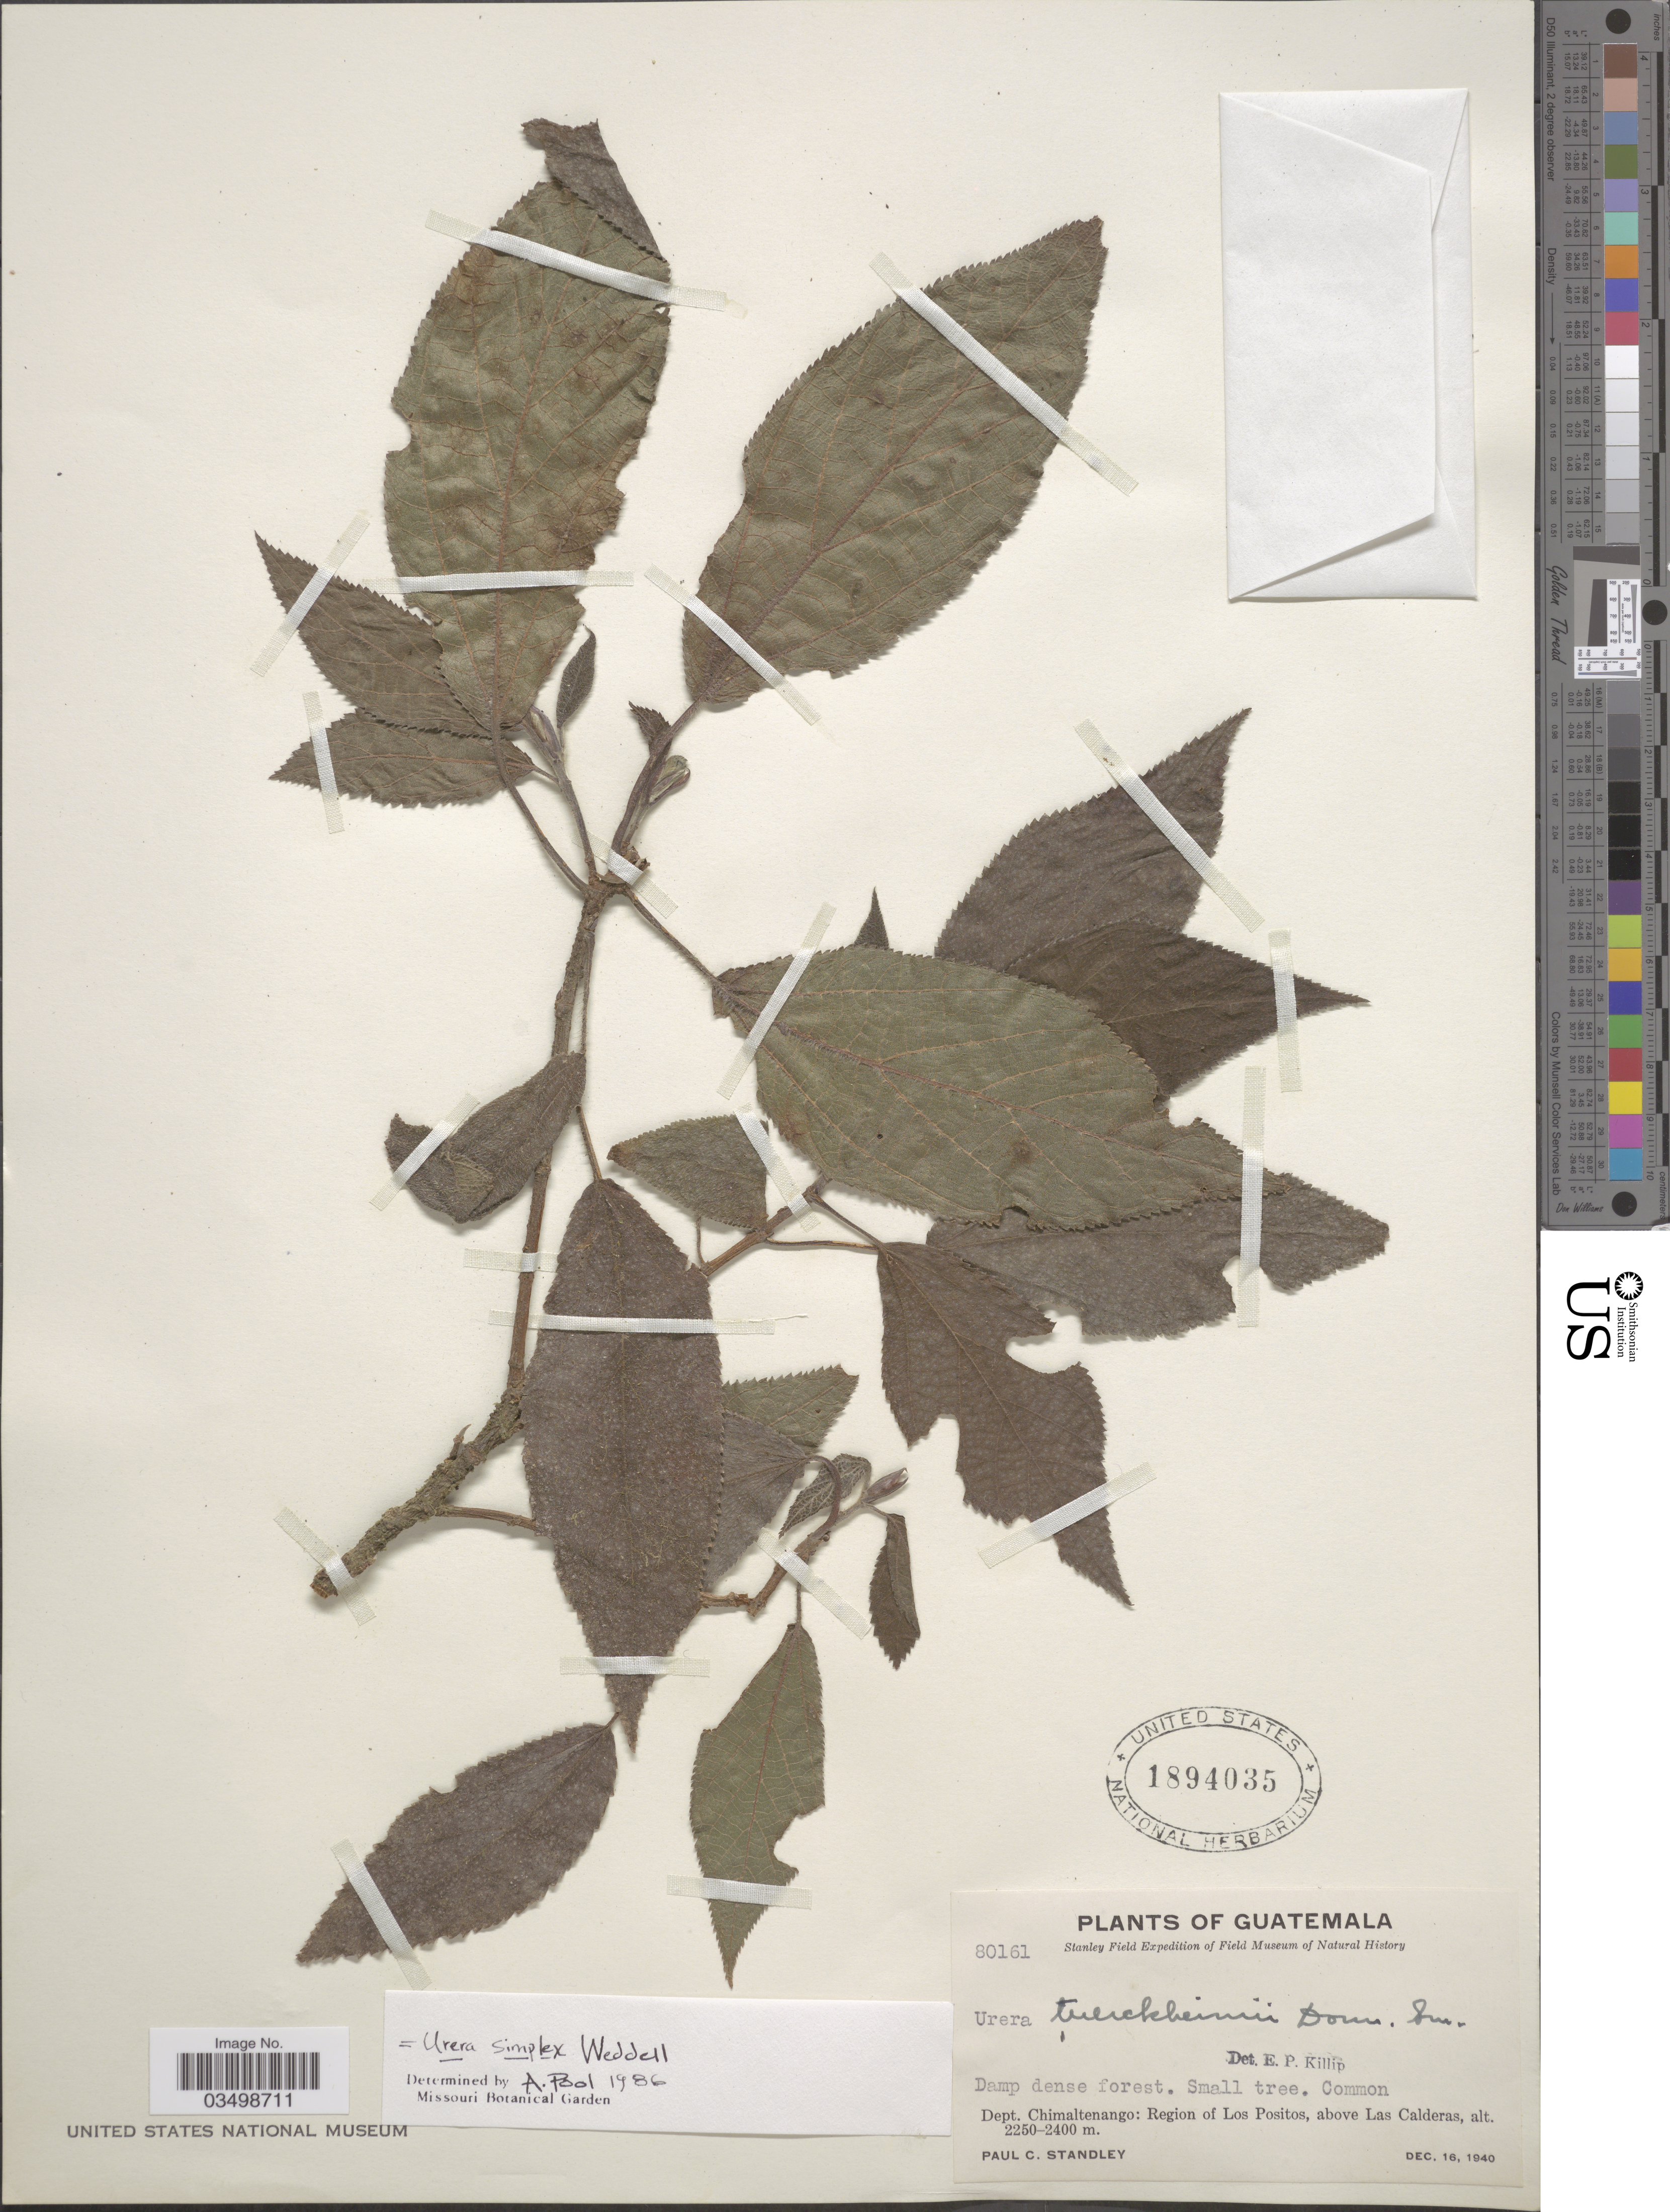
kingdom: Plantae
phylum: Tracheophyta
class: Magnoliopsida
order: Rosales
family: Urticaceae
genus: Urera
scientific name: Urera simplex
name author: Wedd.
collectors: P. C. Standley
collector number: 80161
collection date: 1940-12-16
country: Guatemala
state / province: Chimaltenango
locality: Dept. Chimaltenango: Region of Los Positos, above Las Calderas.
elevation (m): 2250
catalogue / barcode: US 1894035